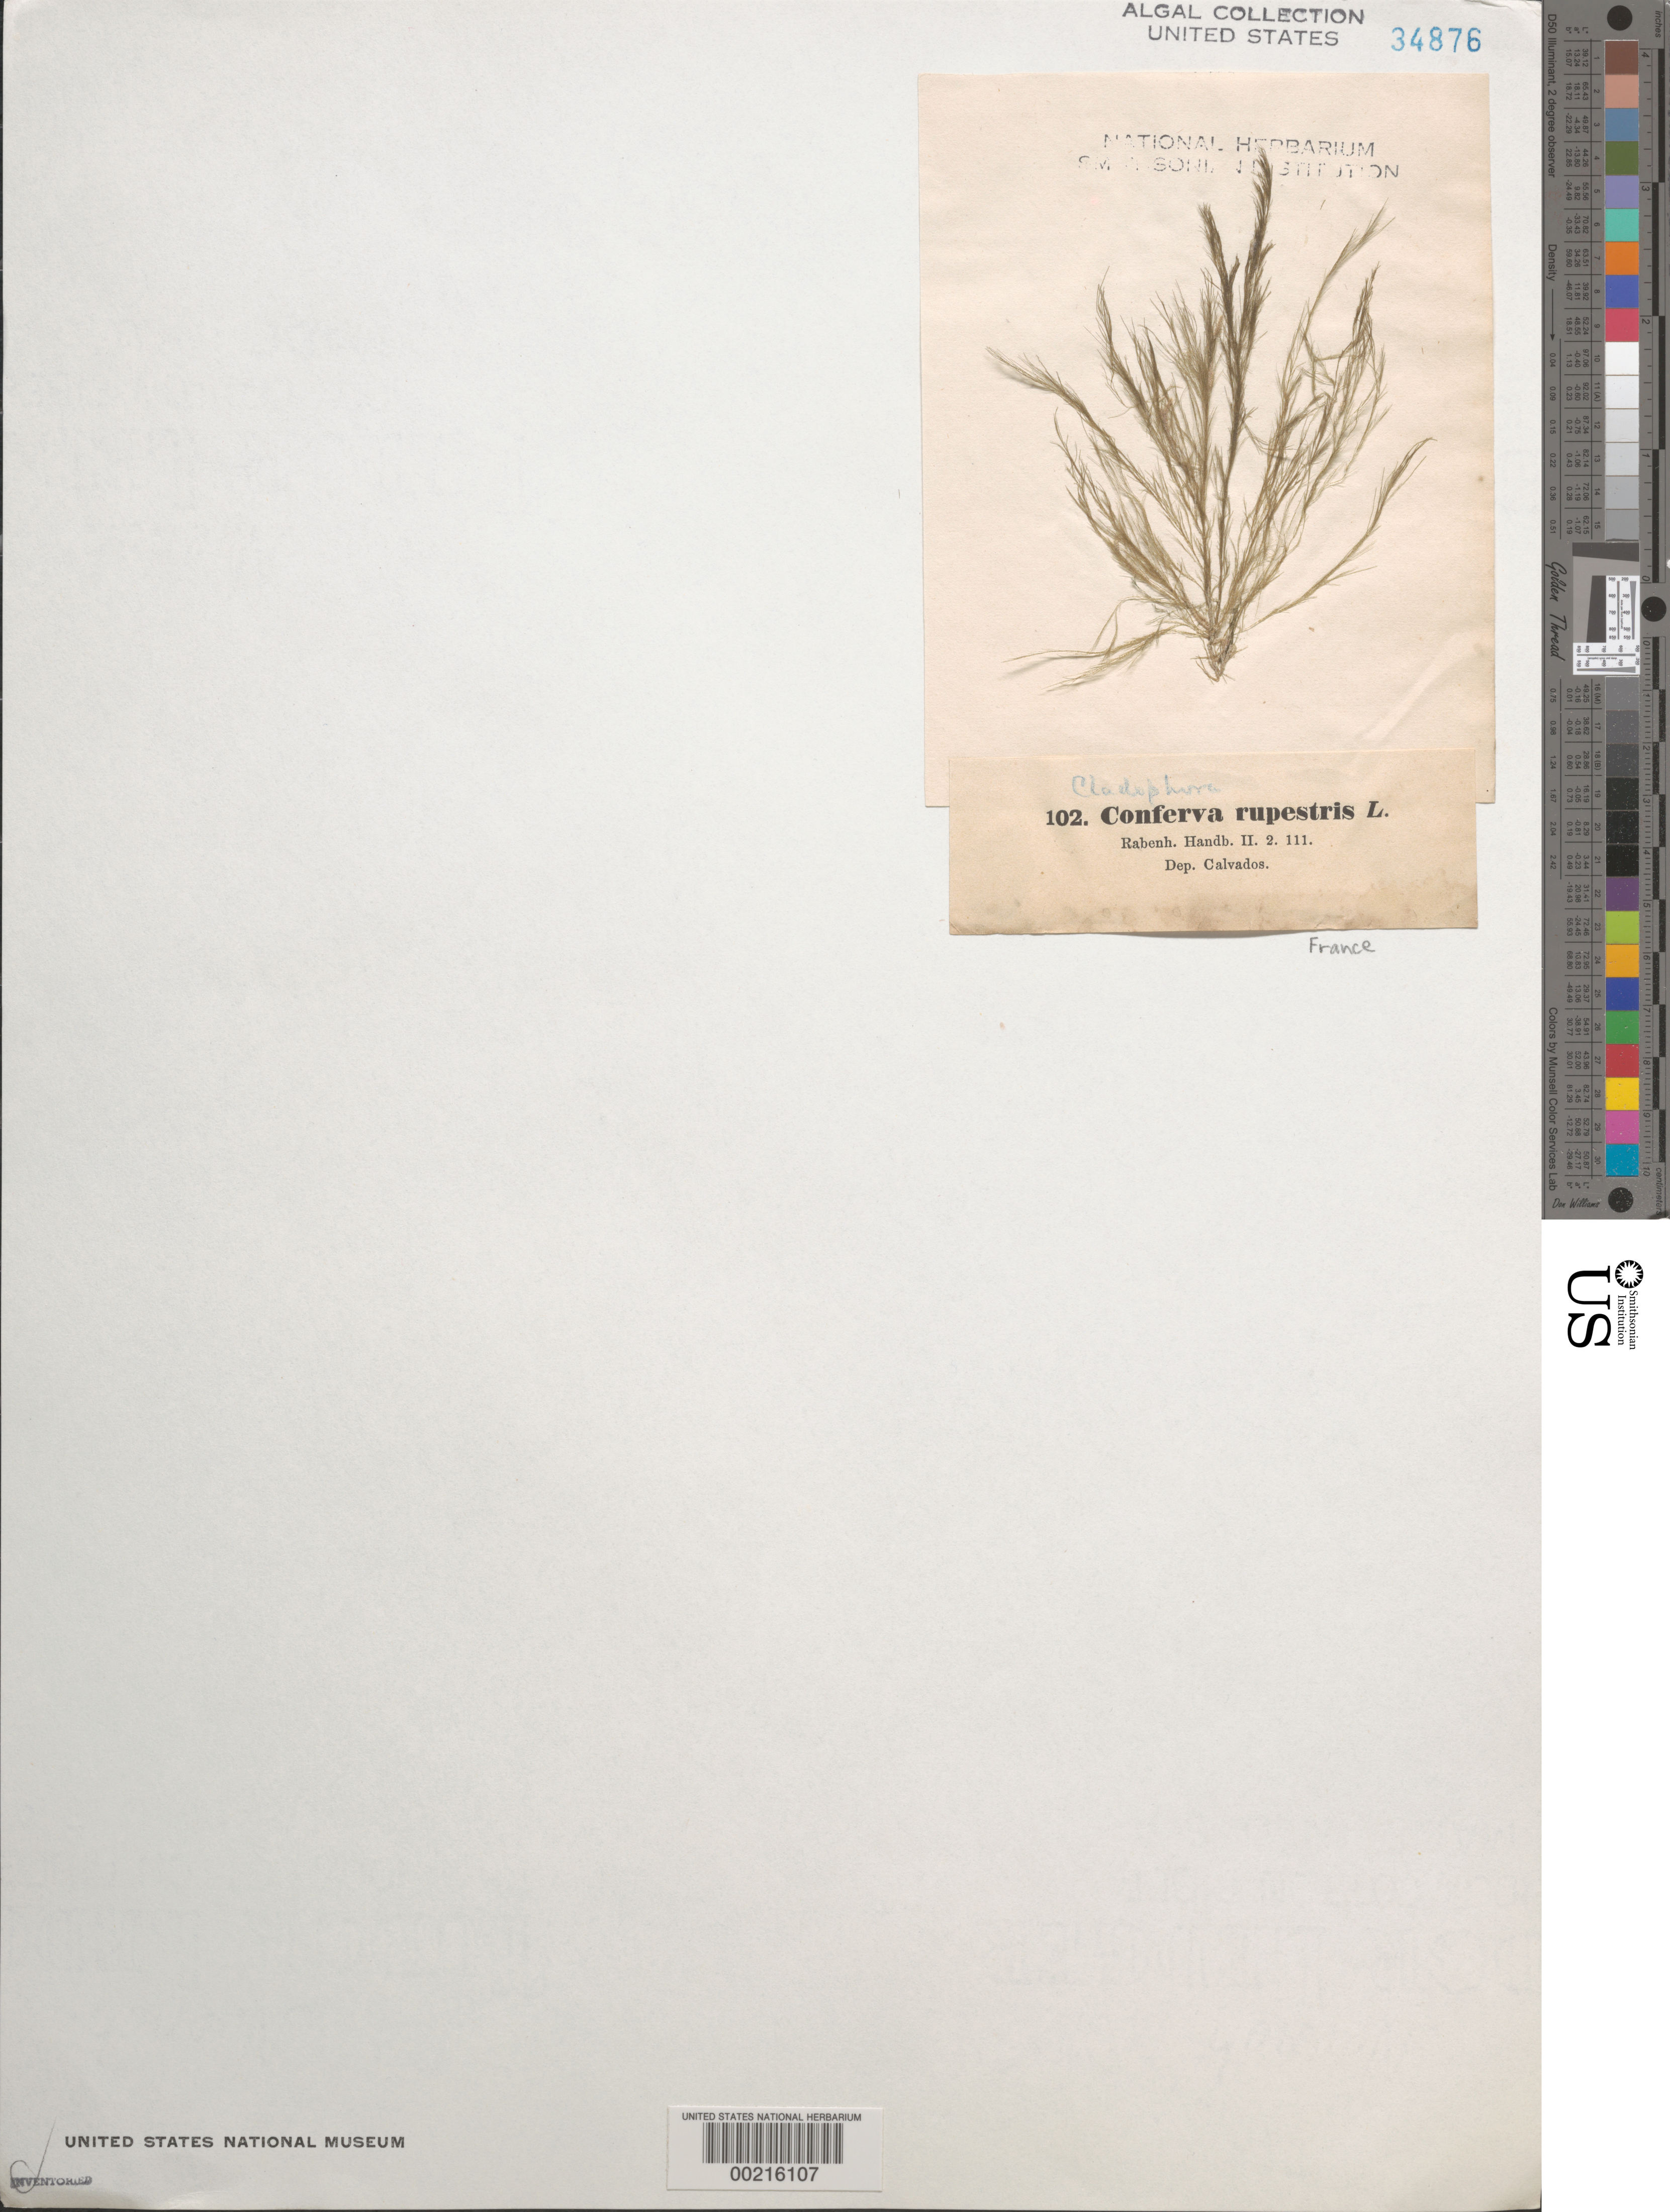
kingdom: Plantae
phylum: Chlorophyta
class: Ulvophyceae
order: Cladophorales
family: Cladophoraceae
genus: Cladophora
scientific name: Cladophora rupestris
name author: (Roth) Kütz.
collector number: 102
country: France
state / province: Normandie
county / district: Calvados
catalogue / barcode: US 34876